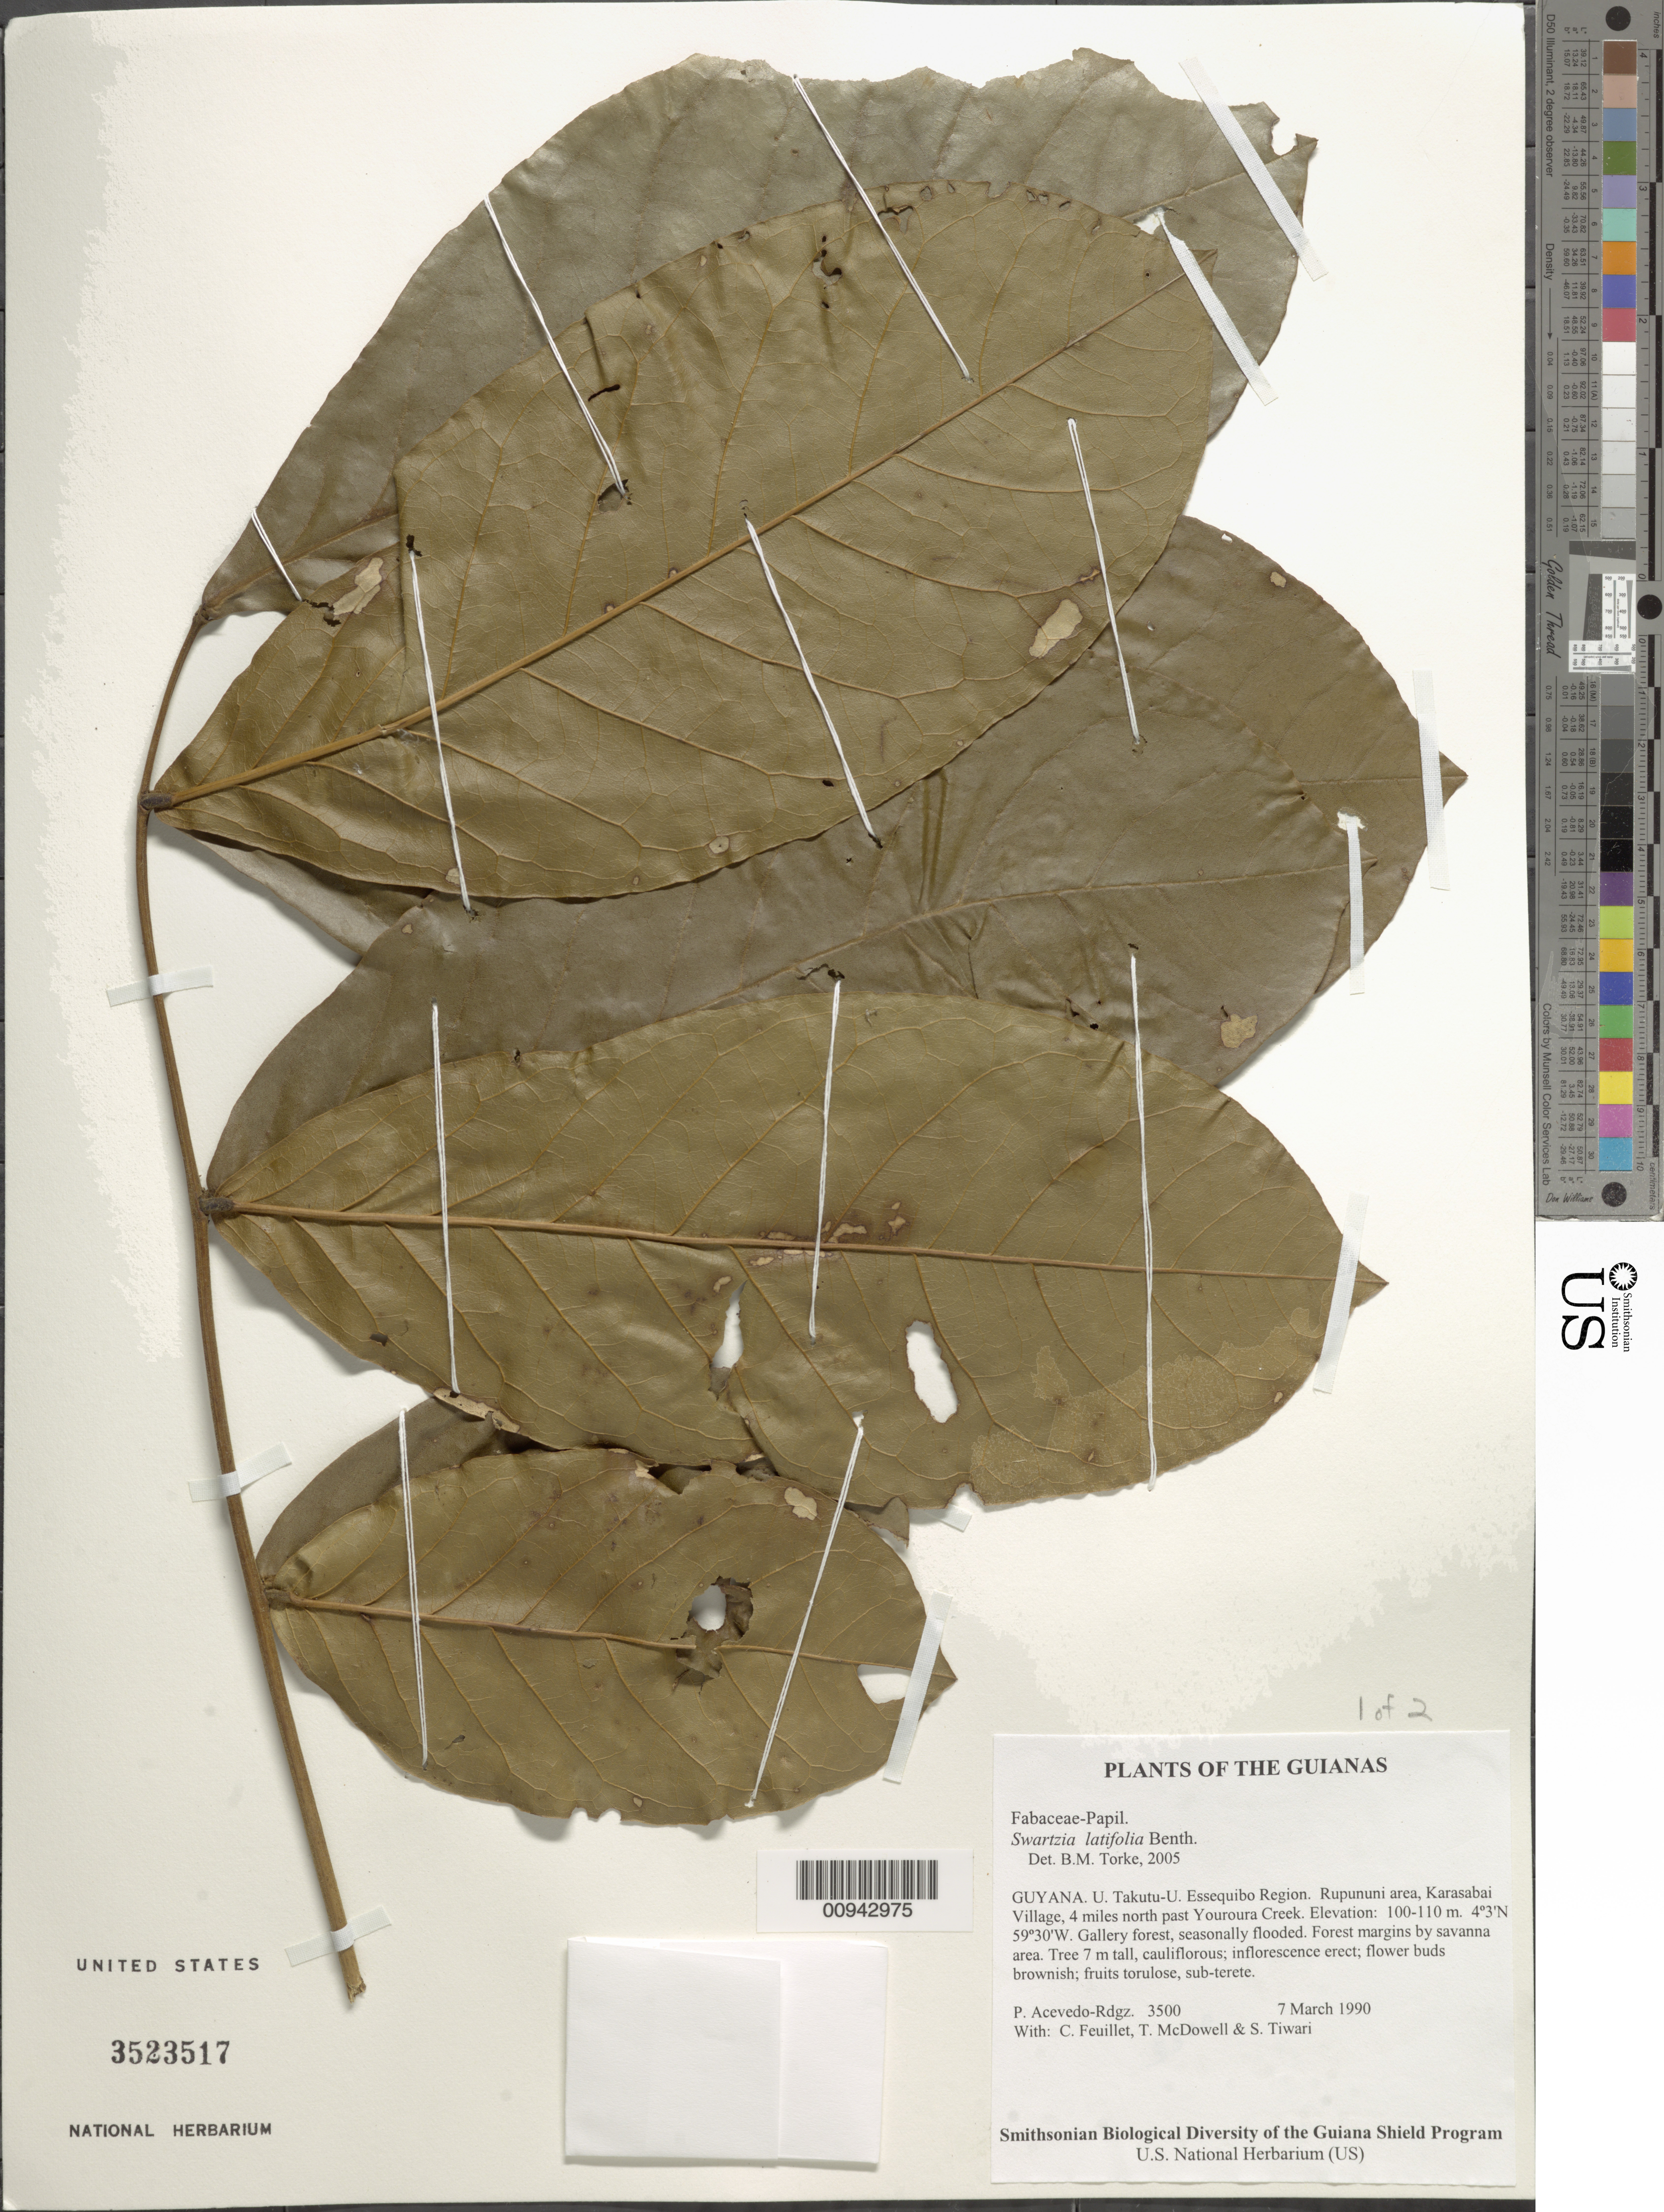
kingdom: Plantae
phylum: Tracheophyta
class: Magnoliopsida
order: Fabales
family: Fabaceae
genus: Swartzia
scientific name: Swartzia latifolia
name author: Benth.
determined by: Torke, B. M., (MO)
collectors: P. Acevedo-Rodr., C. Feuillet, T. McDowell & S. Tiwari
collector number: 3500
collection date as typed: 07 Mar 1990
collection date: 1990-03-07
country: Guyana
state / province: U. Takutu-U. Essequibo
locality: Rupununi area, Karasabai Village, 4 miles north past Youroura Creek.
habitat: Gallery forest, seasonally flooded. Forest margins by savanna area.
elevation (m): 100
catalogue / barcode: US 3523517